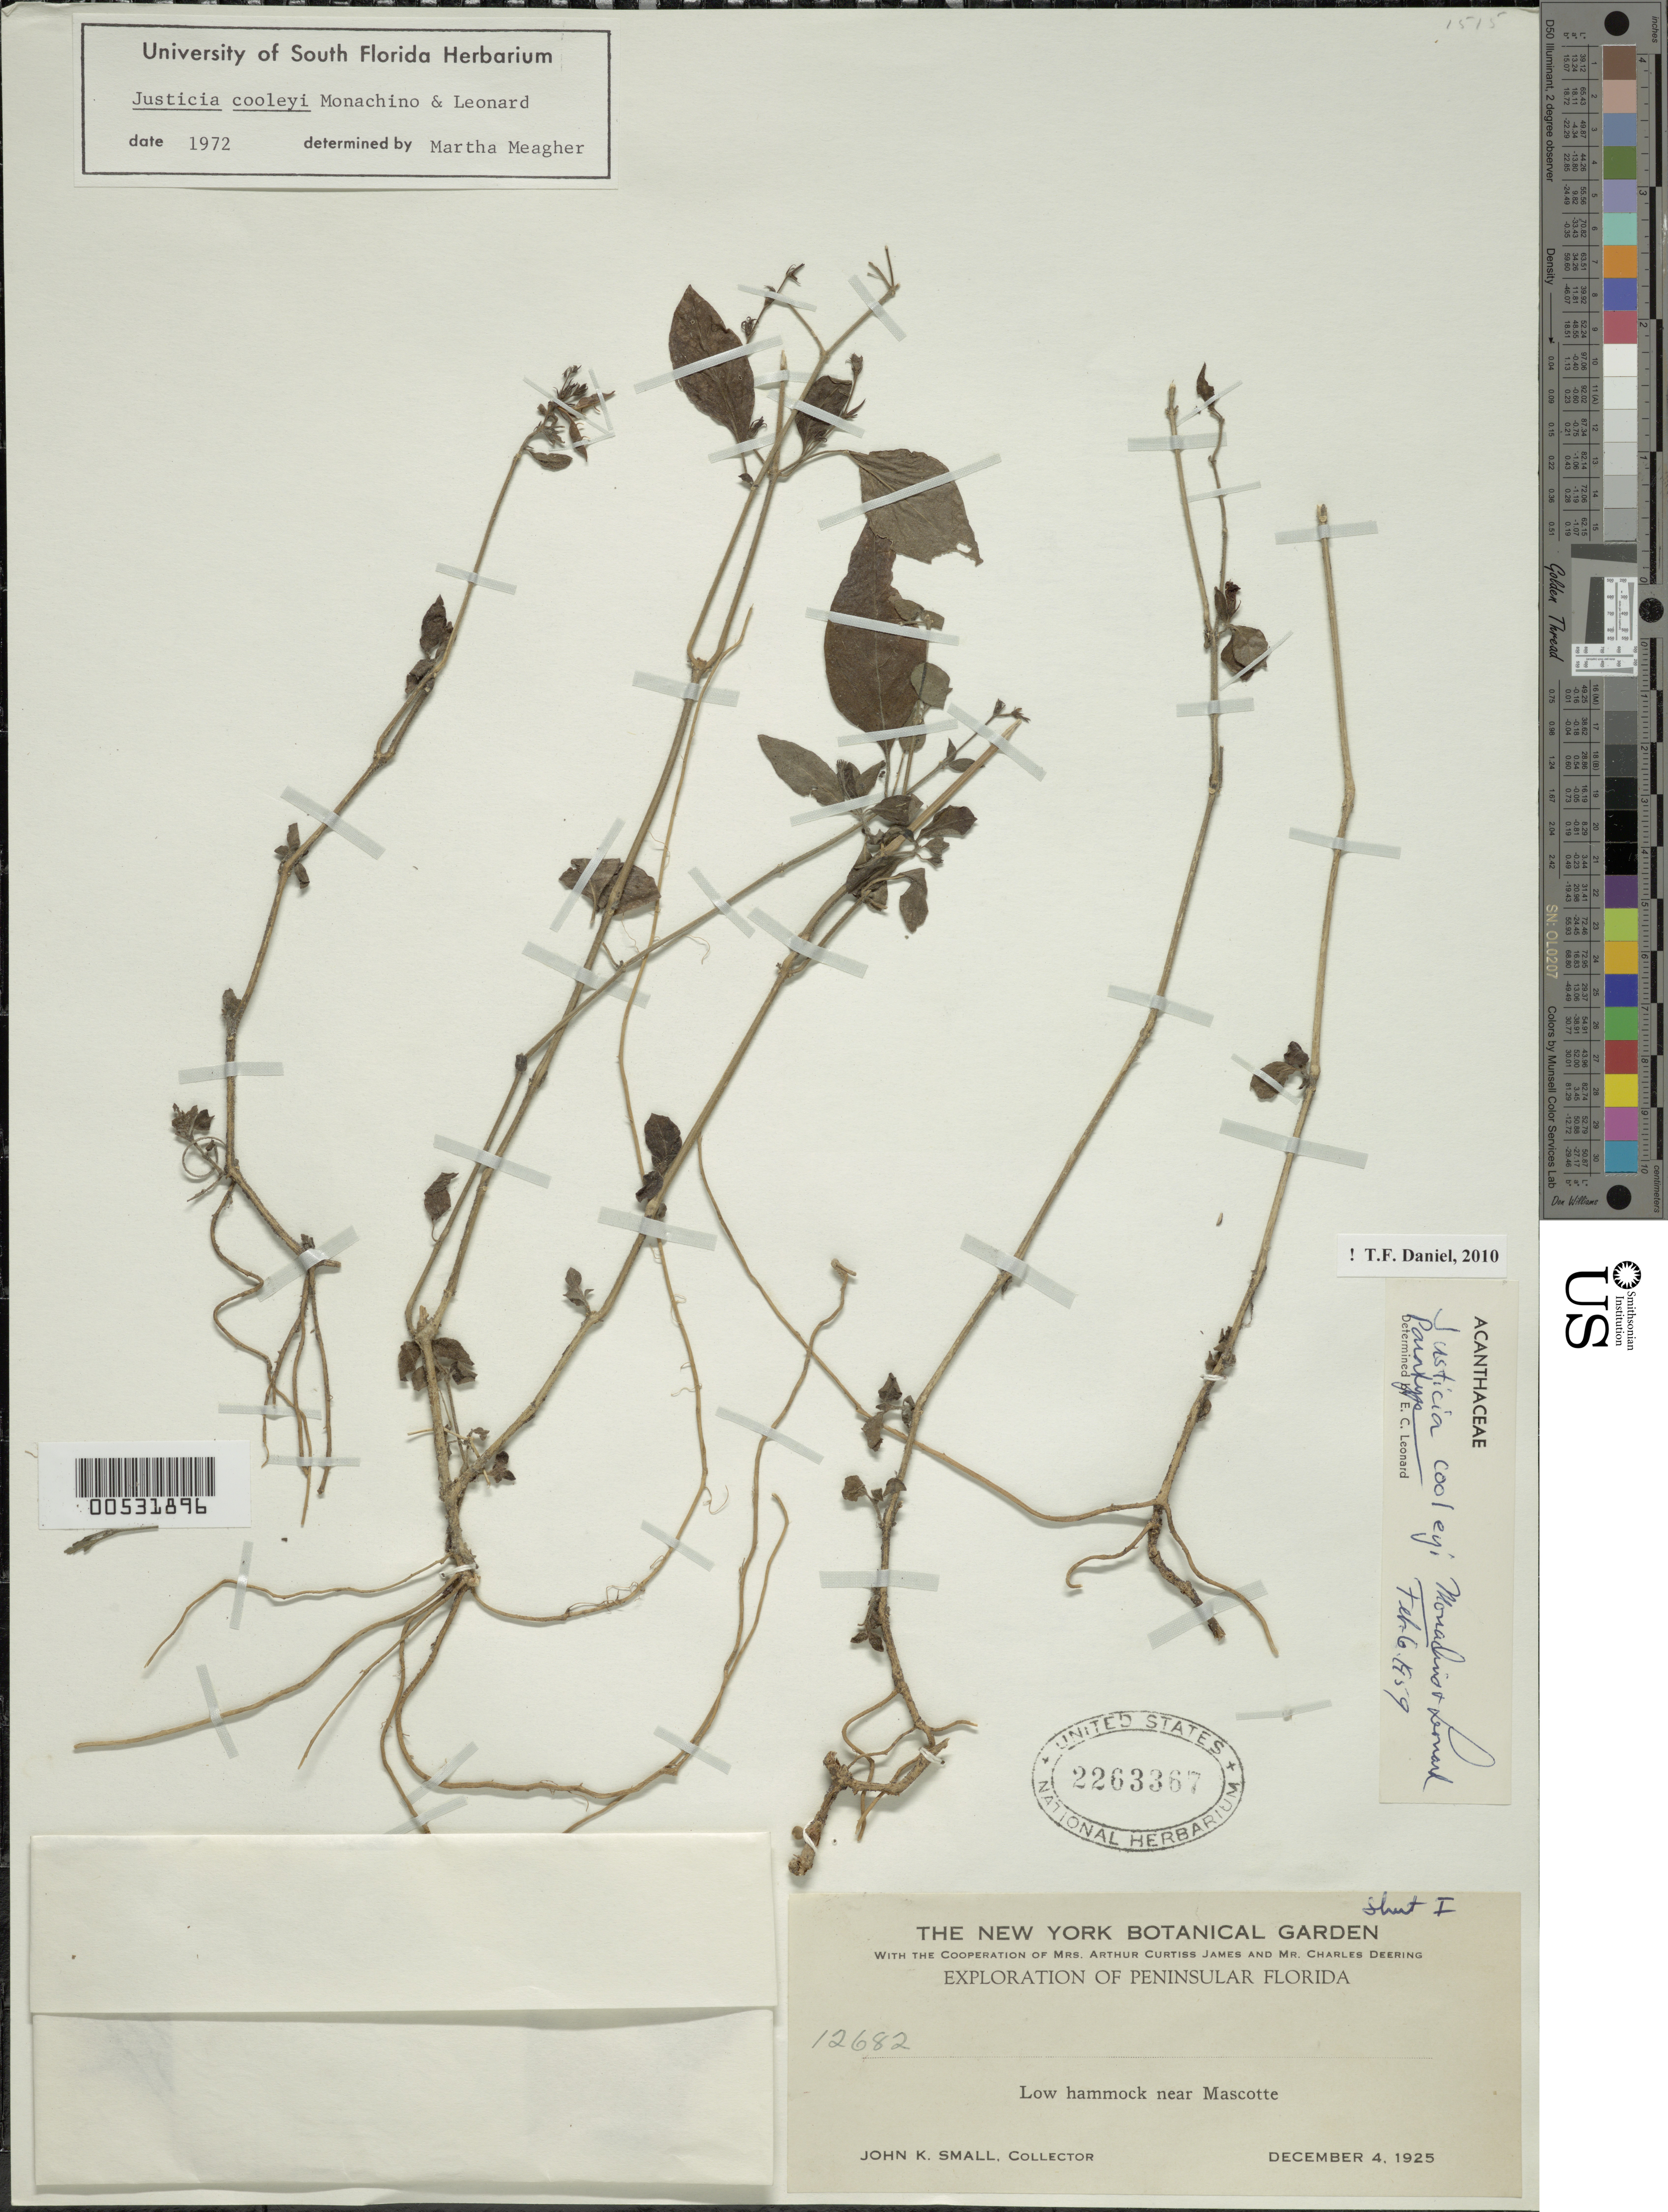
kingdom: Plantae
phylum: Tracheophyta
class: Magnoliopsida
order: Lamiales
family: Acanthaceae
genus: Justicia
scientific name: Justicia cooleyi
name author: Leonard & Monach.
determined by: Meagher, M.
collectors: J. K. Small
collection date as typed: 04 Dec 1925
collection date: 1925-12-04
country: United States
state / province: Florida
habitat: Low hammock.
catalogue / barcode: US 2263367